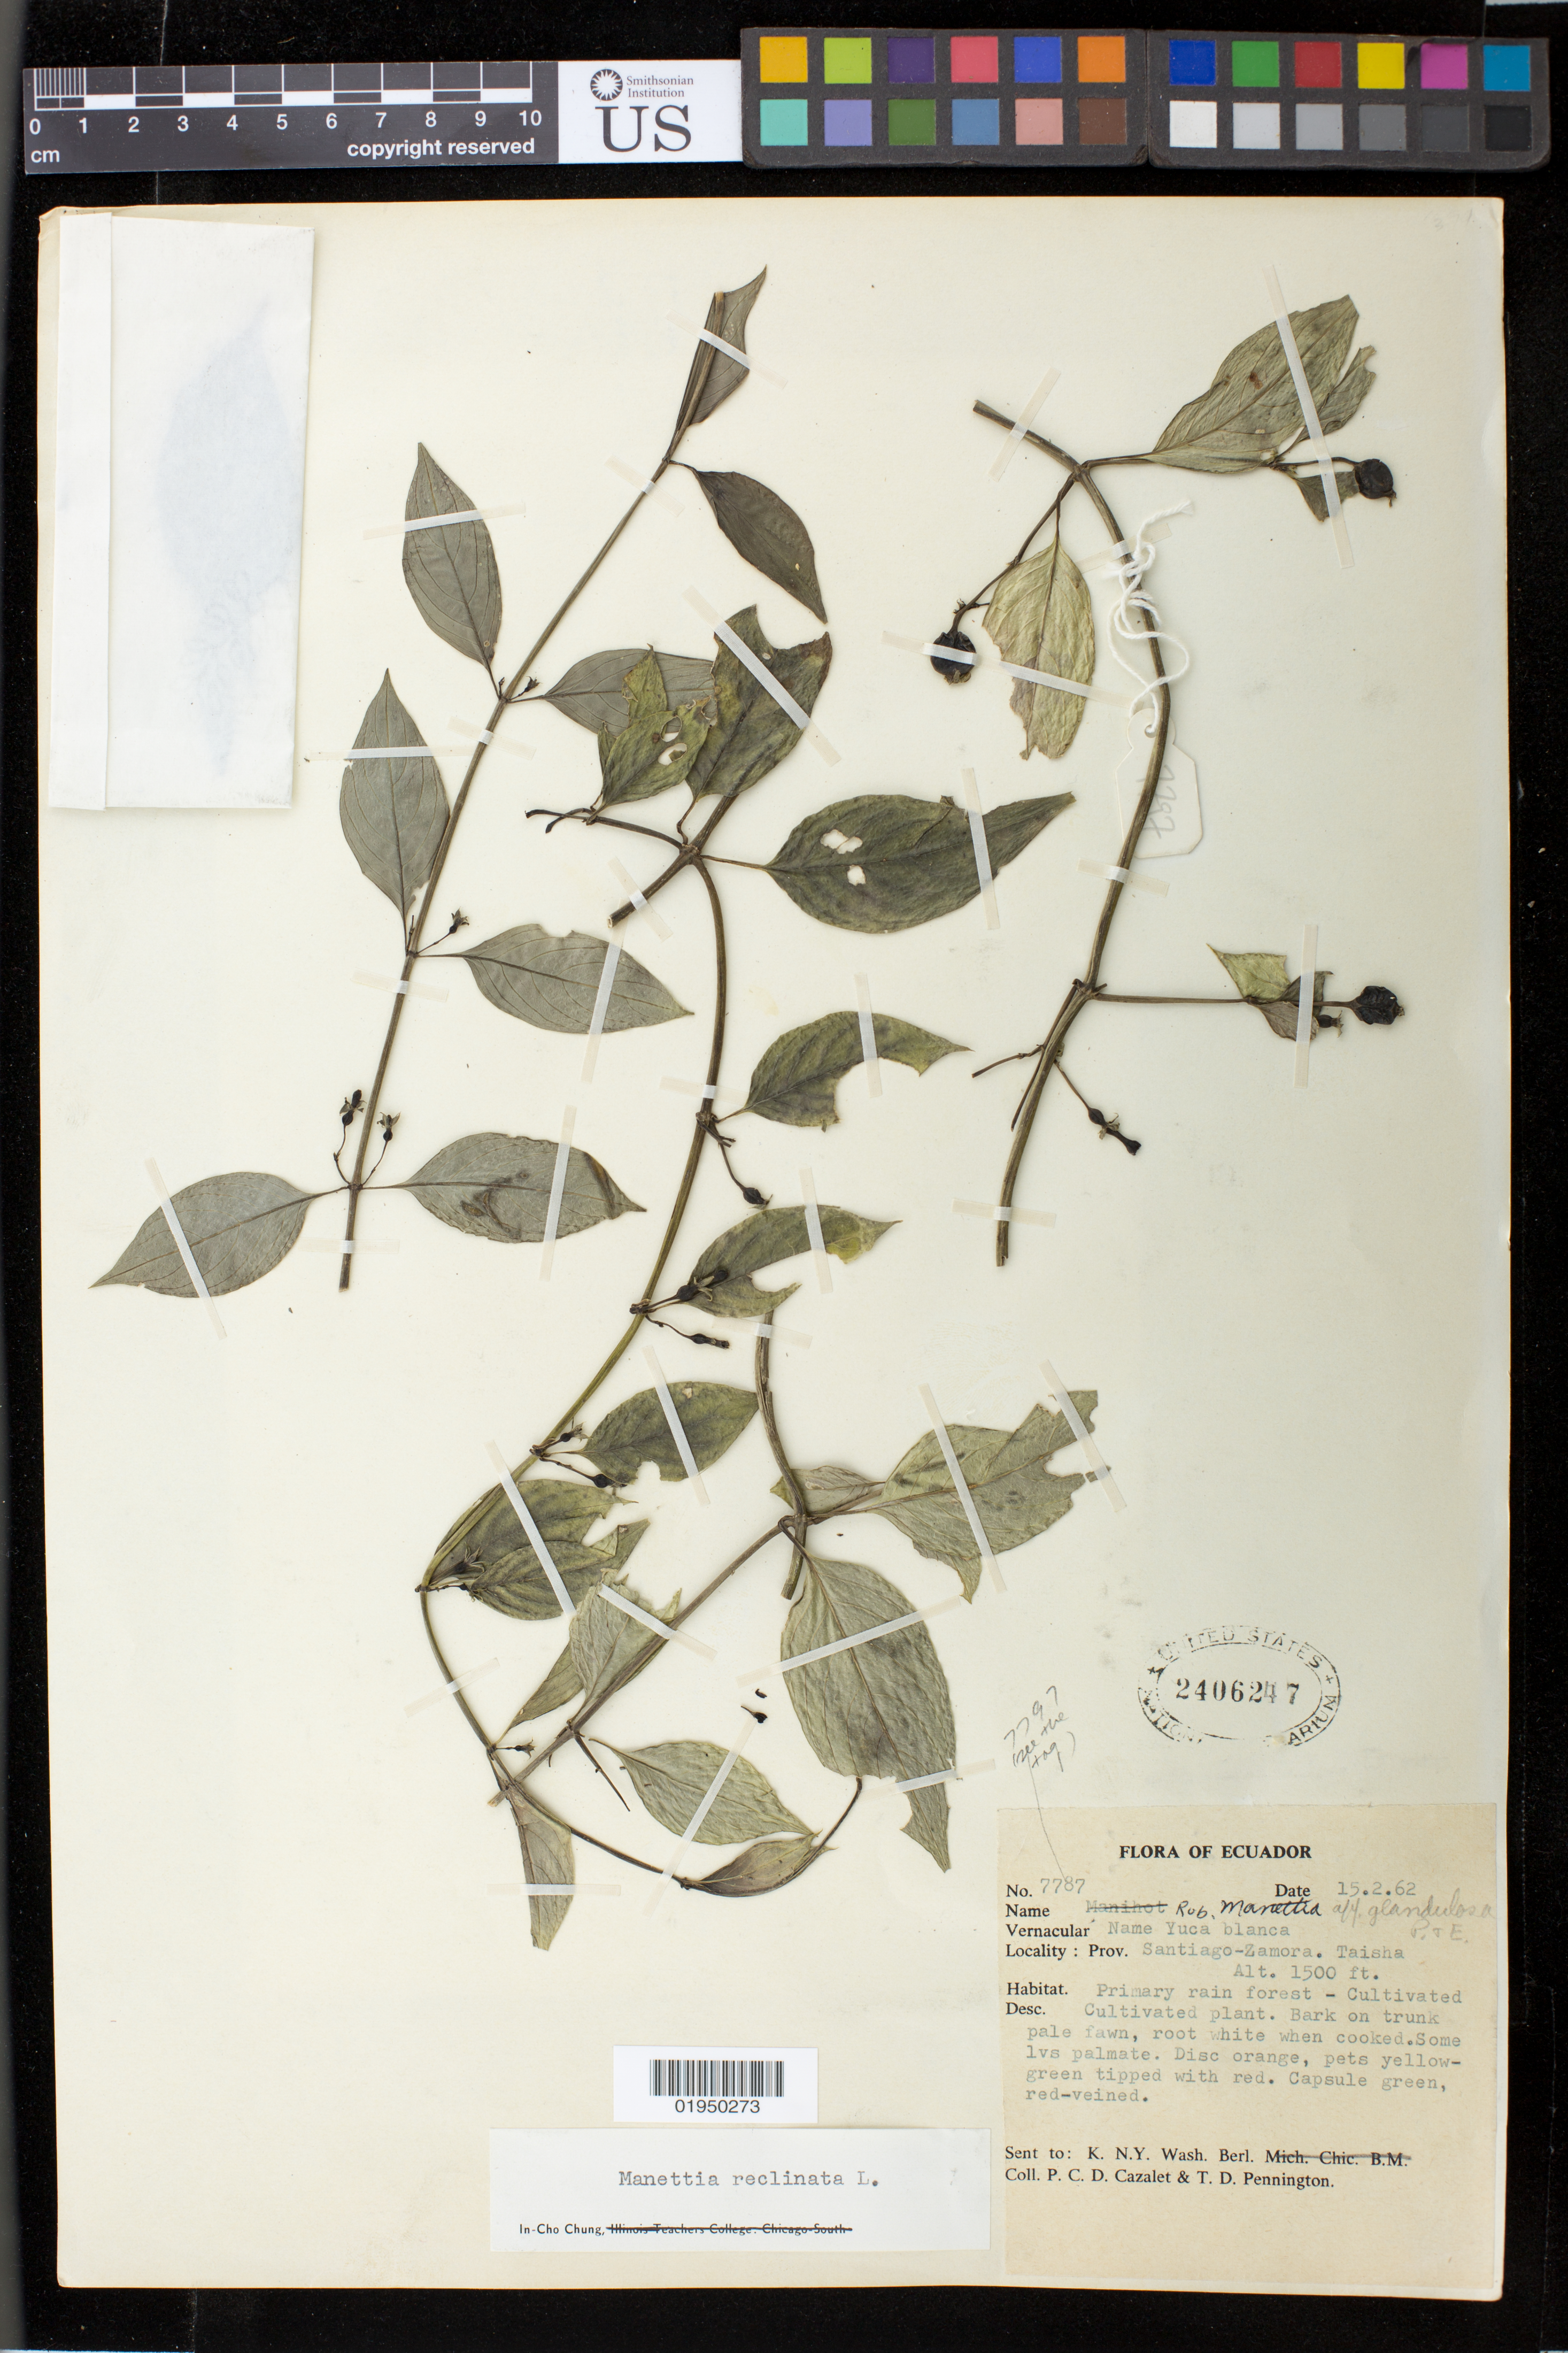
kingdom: Plantae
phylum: Tracheophyta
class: Magnoliopsida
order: Gentianales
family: Rubiaceae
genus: Manettia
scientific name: Manettia reclinata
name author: L.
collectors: P. Cazalet & T. D. Pennington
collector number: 7797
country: Ecuador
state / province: Morona-Santiago / Zamora-Chinchipe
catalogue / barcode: US 2406247